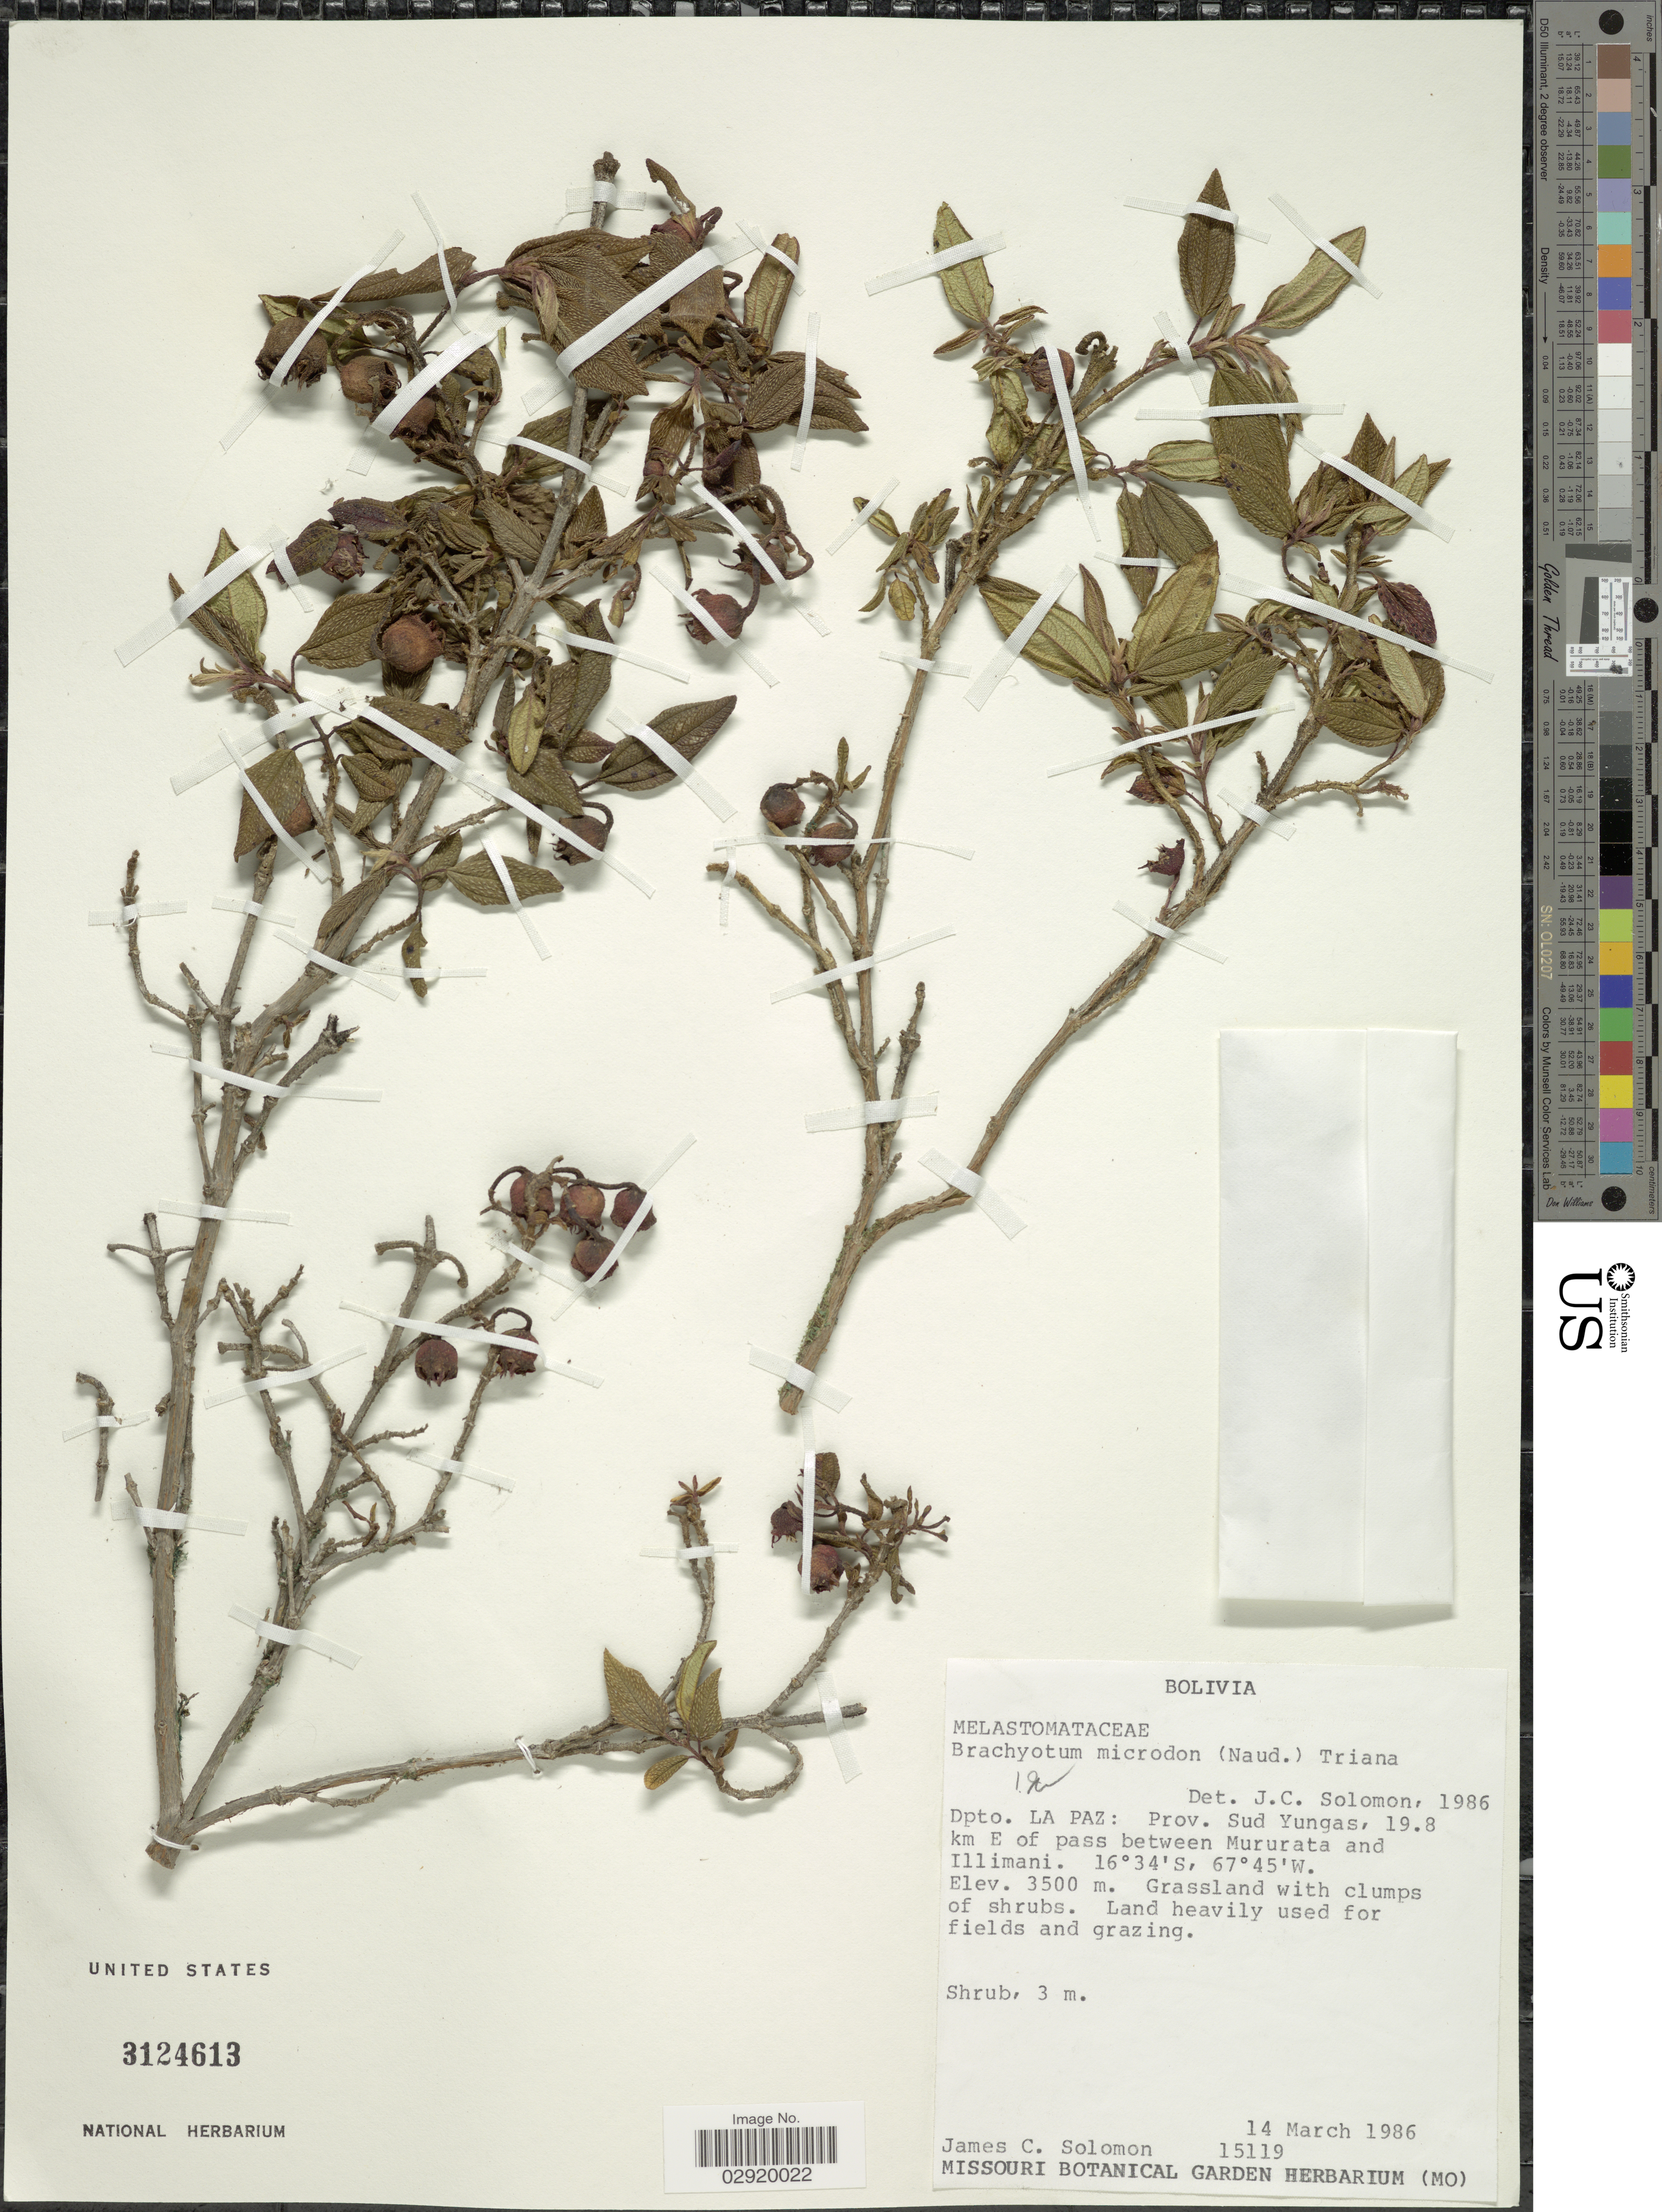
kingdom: Plantae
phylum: Tracheophyta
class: Magnoliopsida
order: Myrtales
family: Melastomataceae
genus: Brachyotum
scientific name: Brachyotum microdon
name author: (Naudin) Triana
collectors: J. C. Solomon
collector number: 15119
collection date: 1986-03-14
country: Bolivia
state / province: La Paz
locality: Dpto. La Paz: Prov. Sud Yungas, 19.8 km E of pass between Mururata and Illimani.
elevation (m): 3500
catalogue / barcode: US 3124613